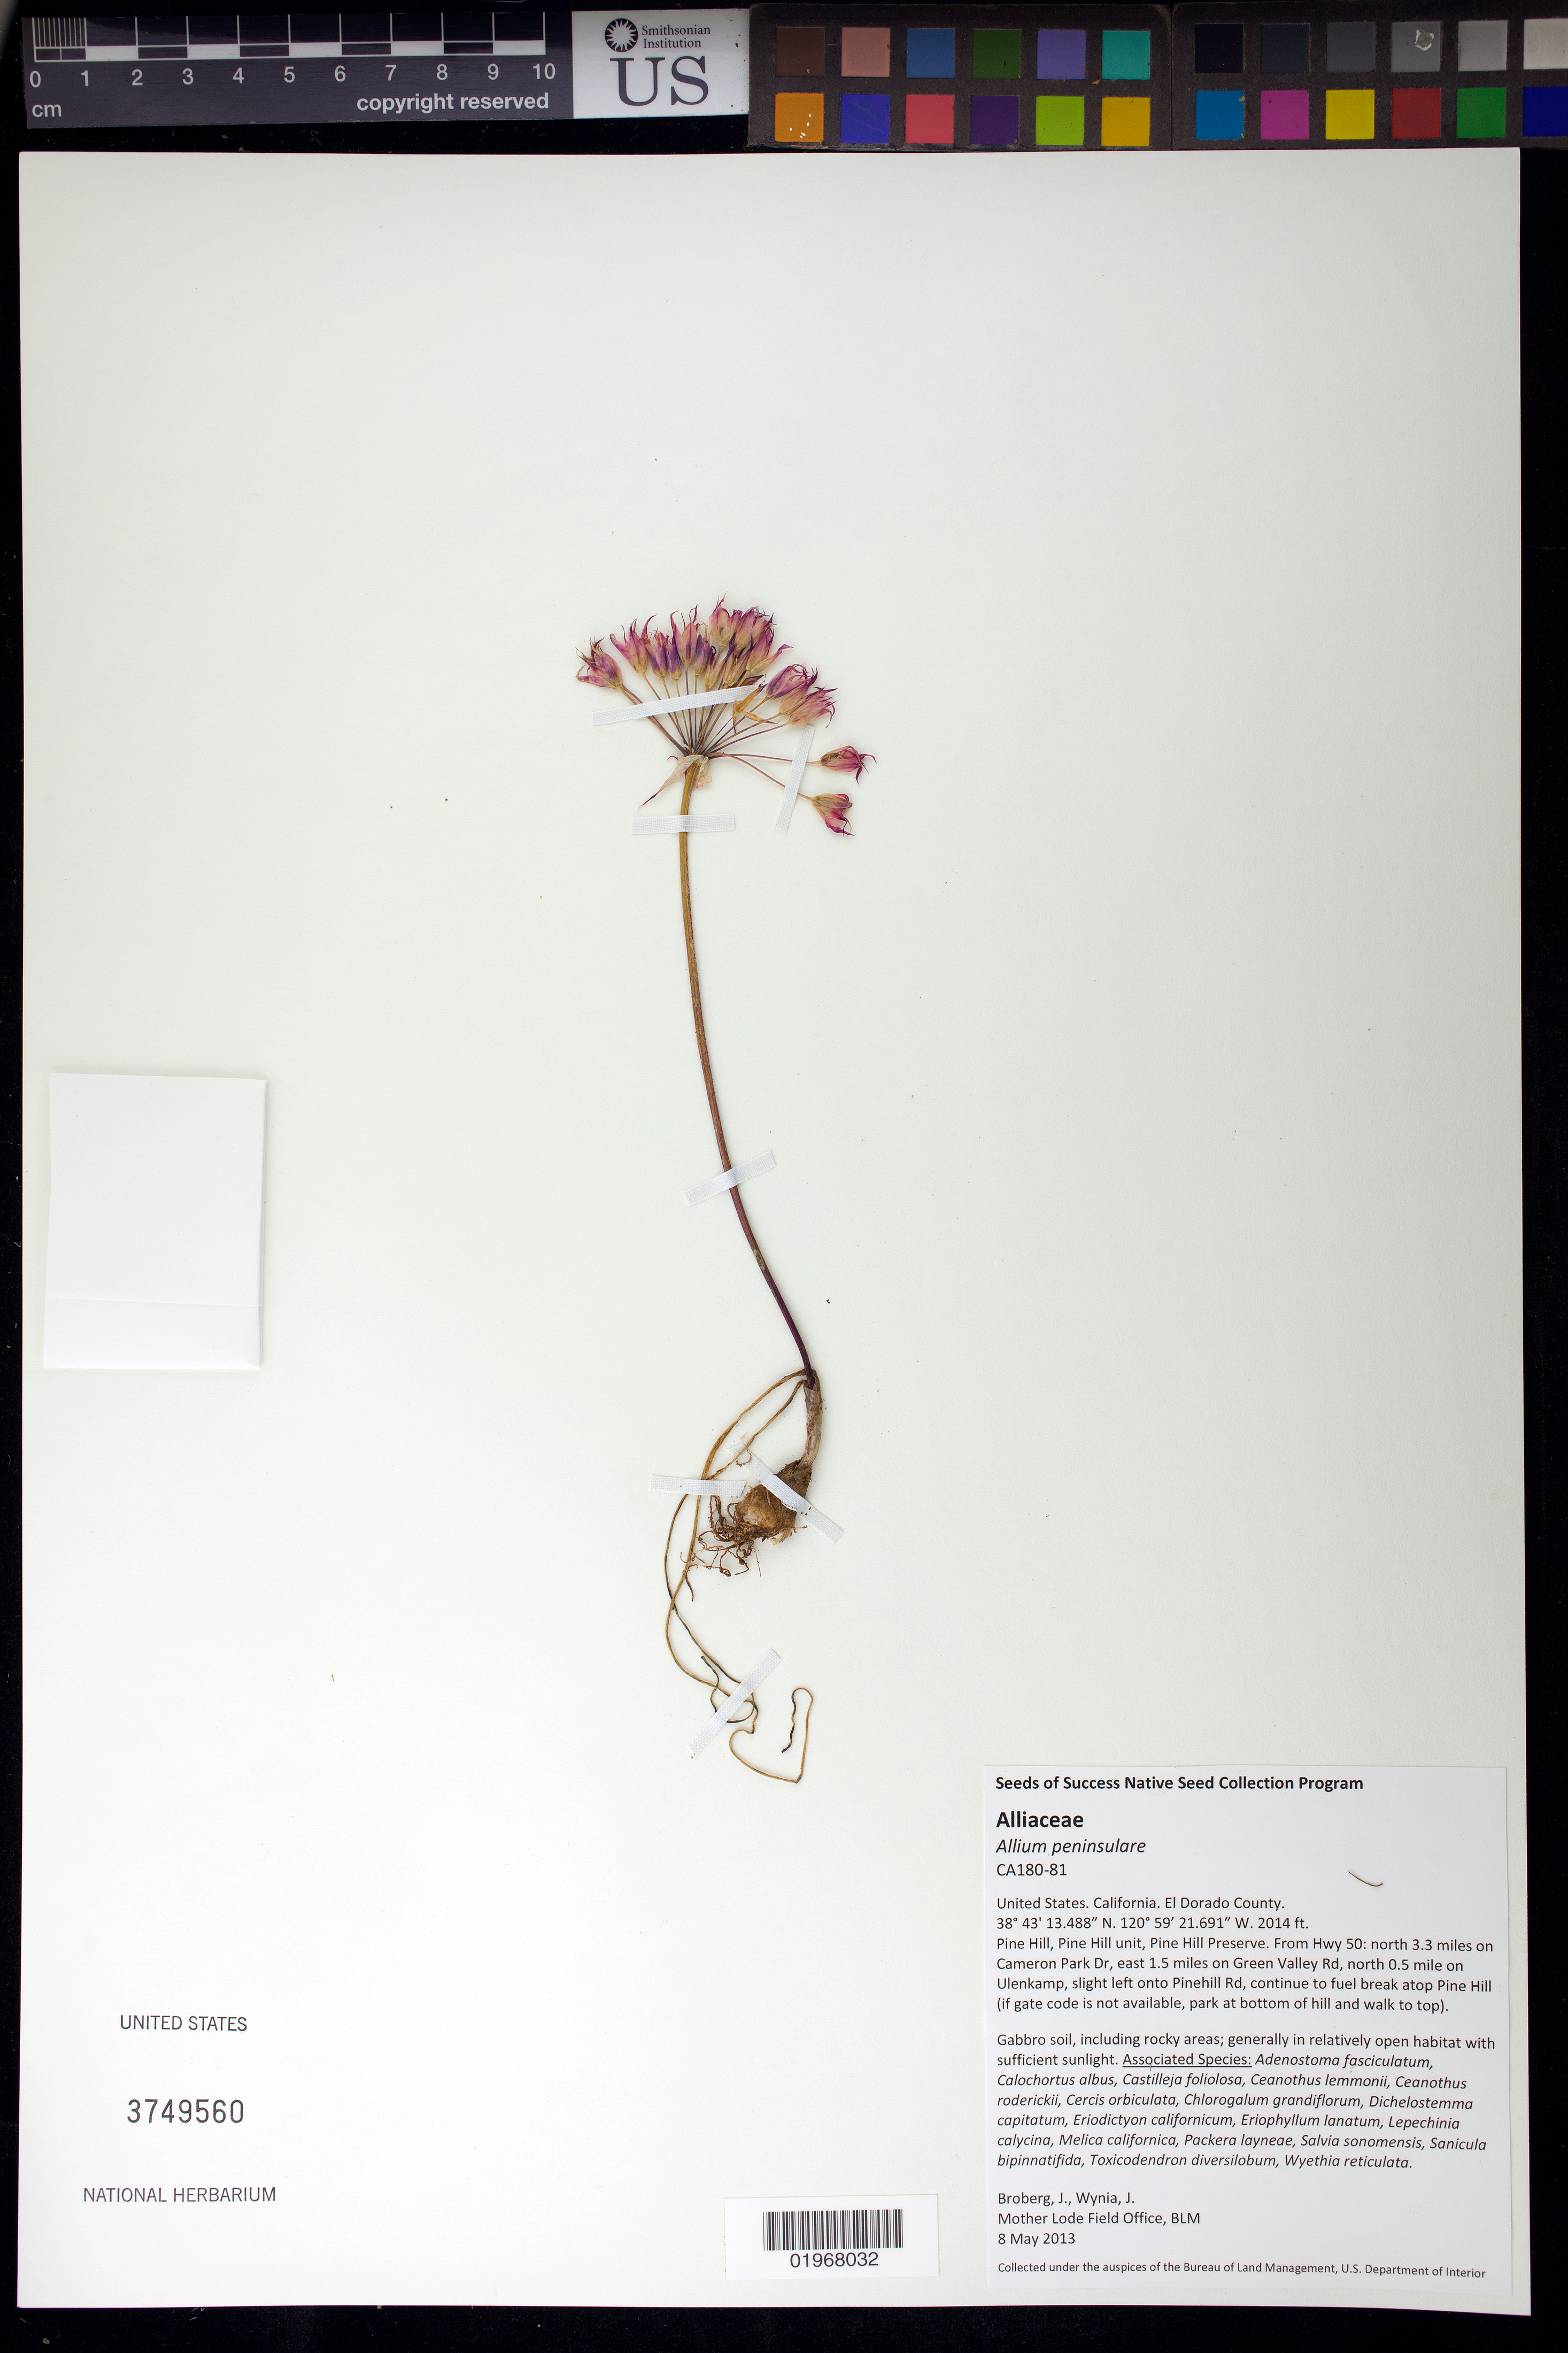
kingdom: Plantae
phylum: Tracheophyta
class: Liliopsida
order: Asparagales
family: Amaryllidaceae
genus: Allium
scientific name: Allium peninsulare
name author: Lemmon ex Greene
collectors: J. Broberg & J. Wynia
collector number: CA180-81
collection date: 2013-05-08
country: United States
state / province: California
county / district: El Dorado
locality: Pine Hill, Pine Hill unit, Pine Hill Preserve.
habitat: Gabbro soil, including rocky areas, open habitat with sufficient sunlight.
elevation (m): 614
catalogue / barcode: US 3749560